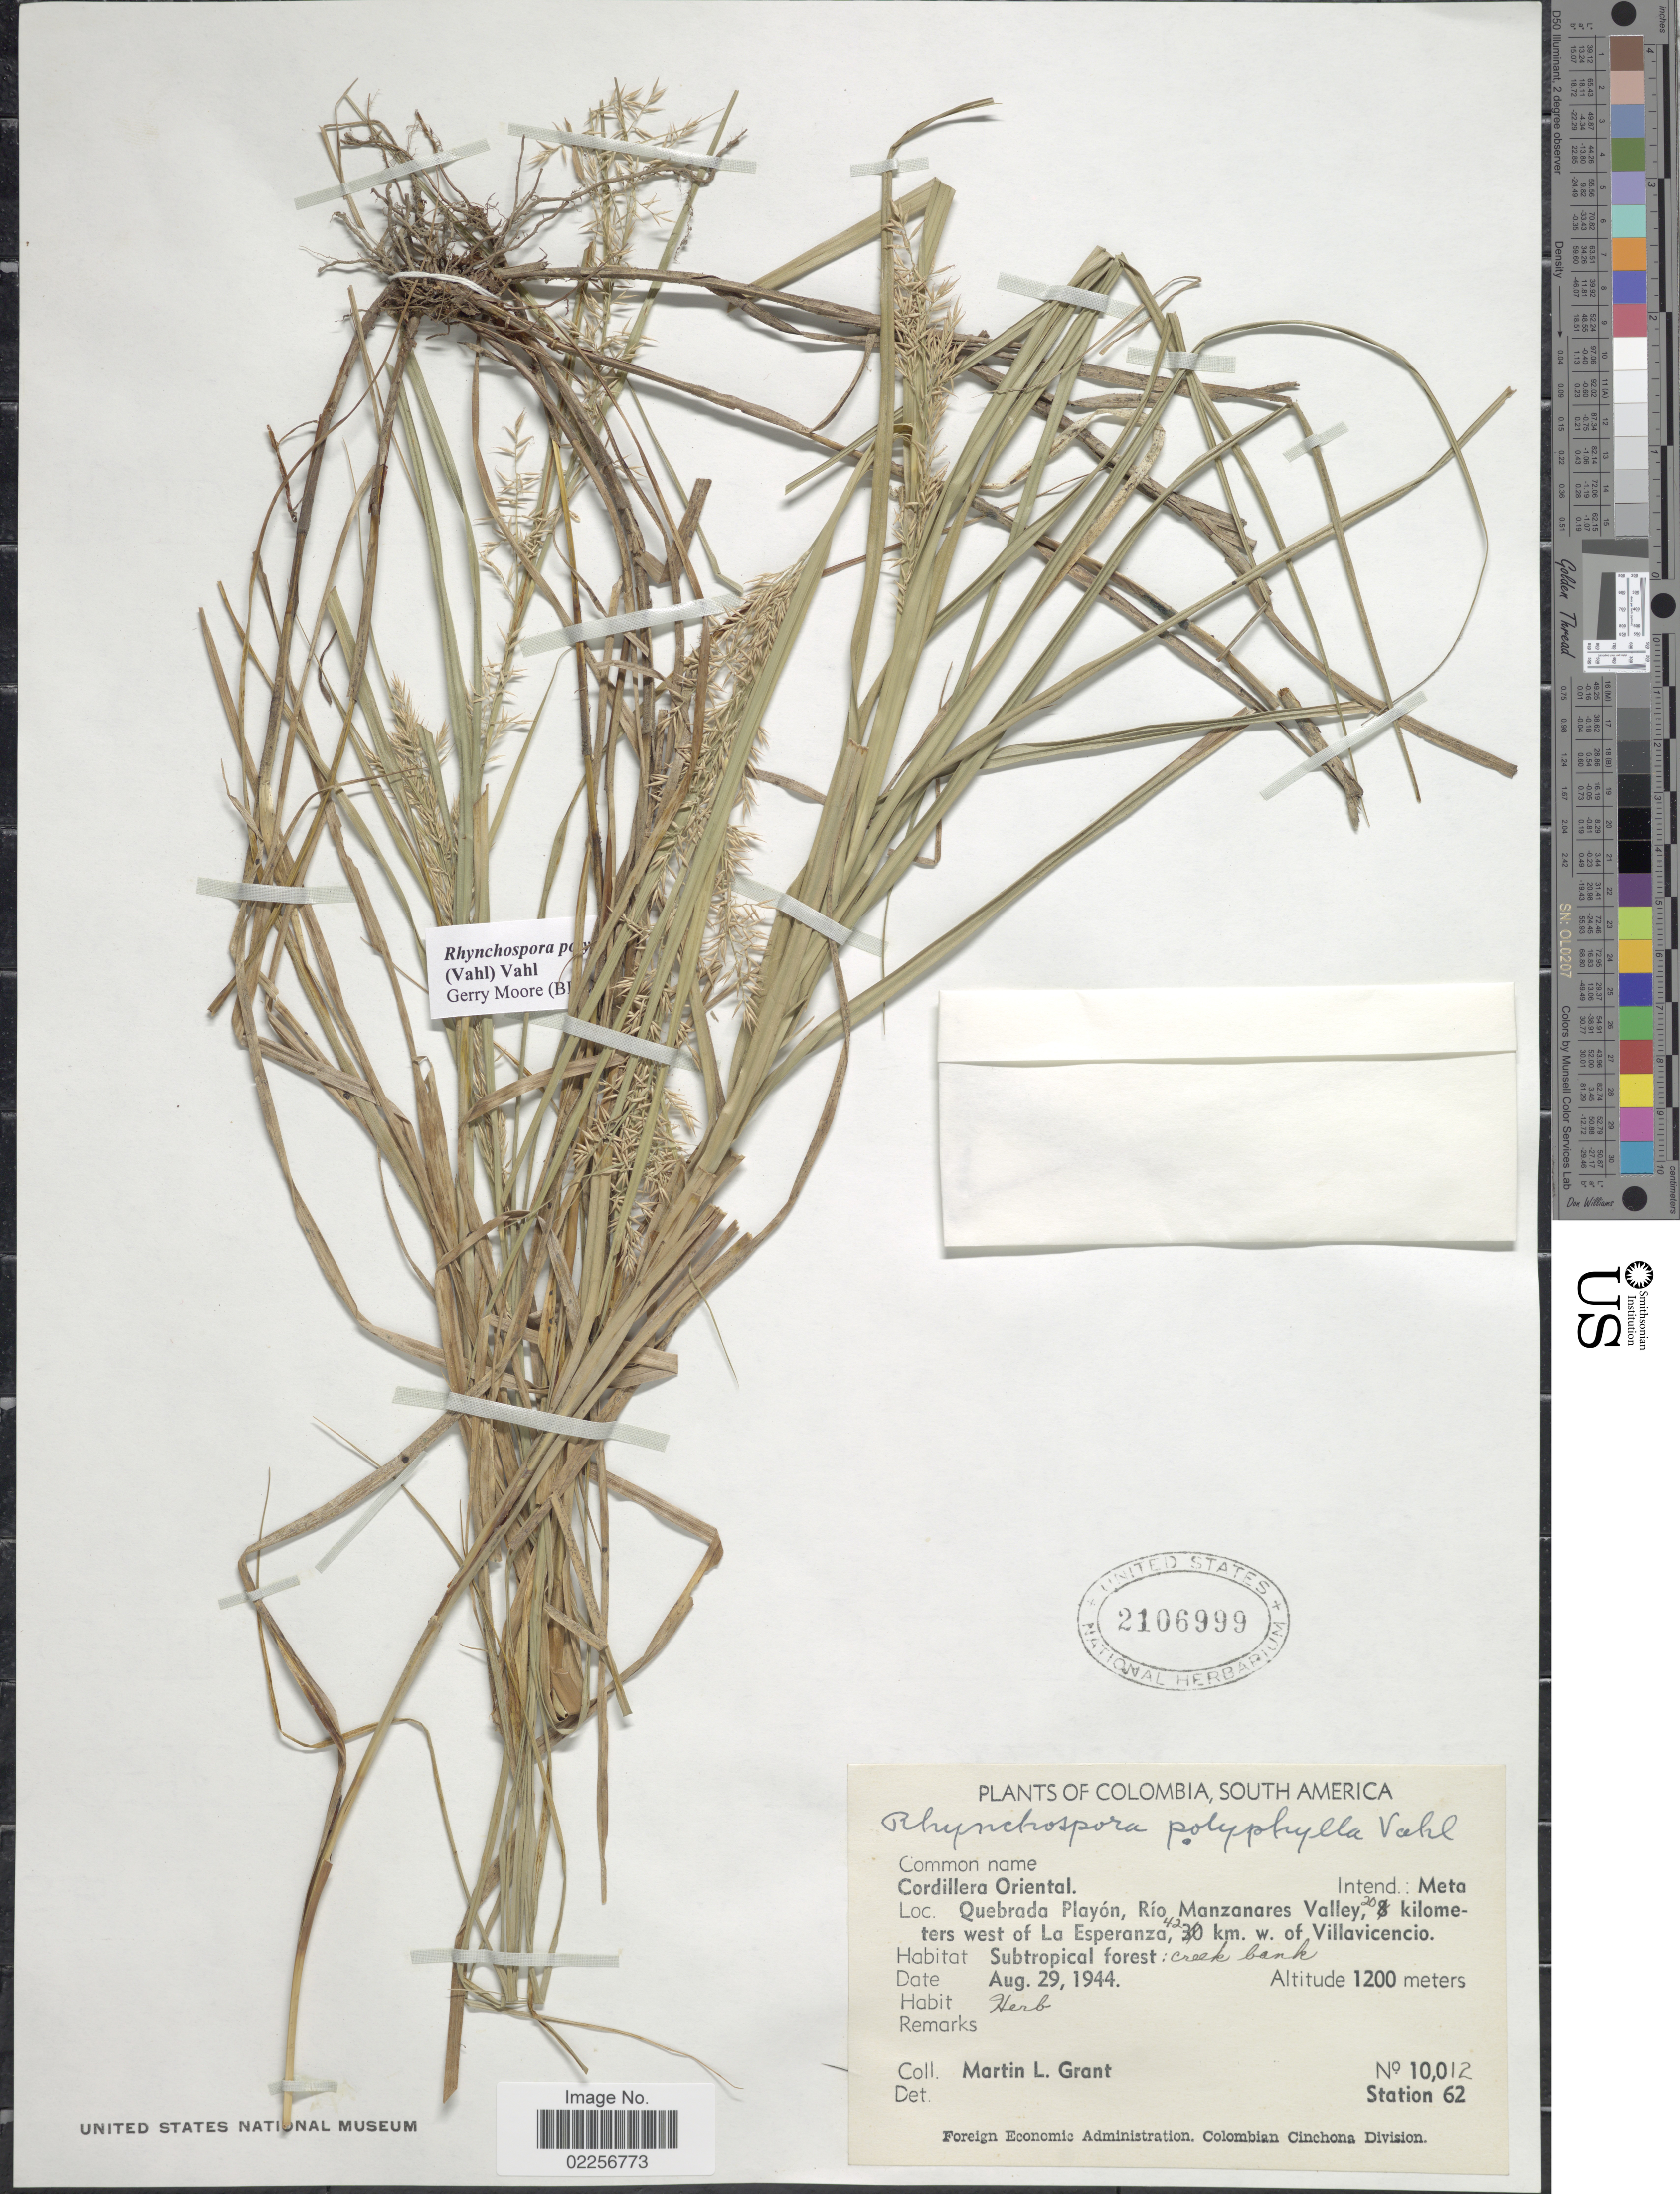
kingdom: Plantae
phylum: Tracheophyta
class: Liliopsida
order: Poales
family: Cyperaceae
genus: Rhynchospora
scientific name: Rhynchospora polyphylla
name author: (Vahl) Vahl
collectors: M. L. Grant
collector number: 10012/62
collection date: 1944-08-29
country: Colombia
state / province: Meta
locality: Cordillera Oriental, Quebrada Playon, Rio Manzanares Valley, 20 kilometers west of La Esperanza, 42 km w. of Villavicencio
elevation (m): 1200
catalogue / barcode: US 2106999